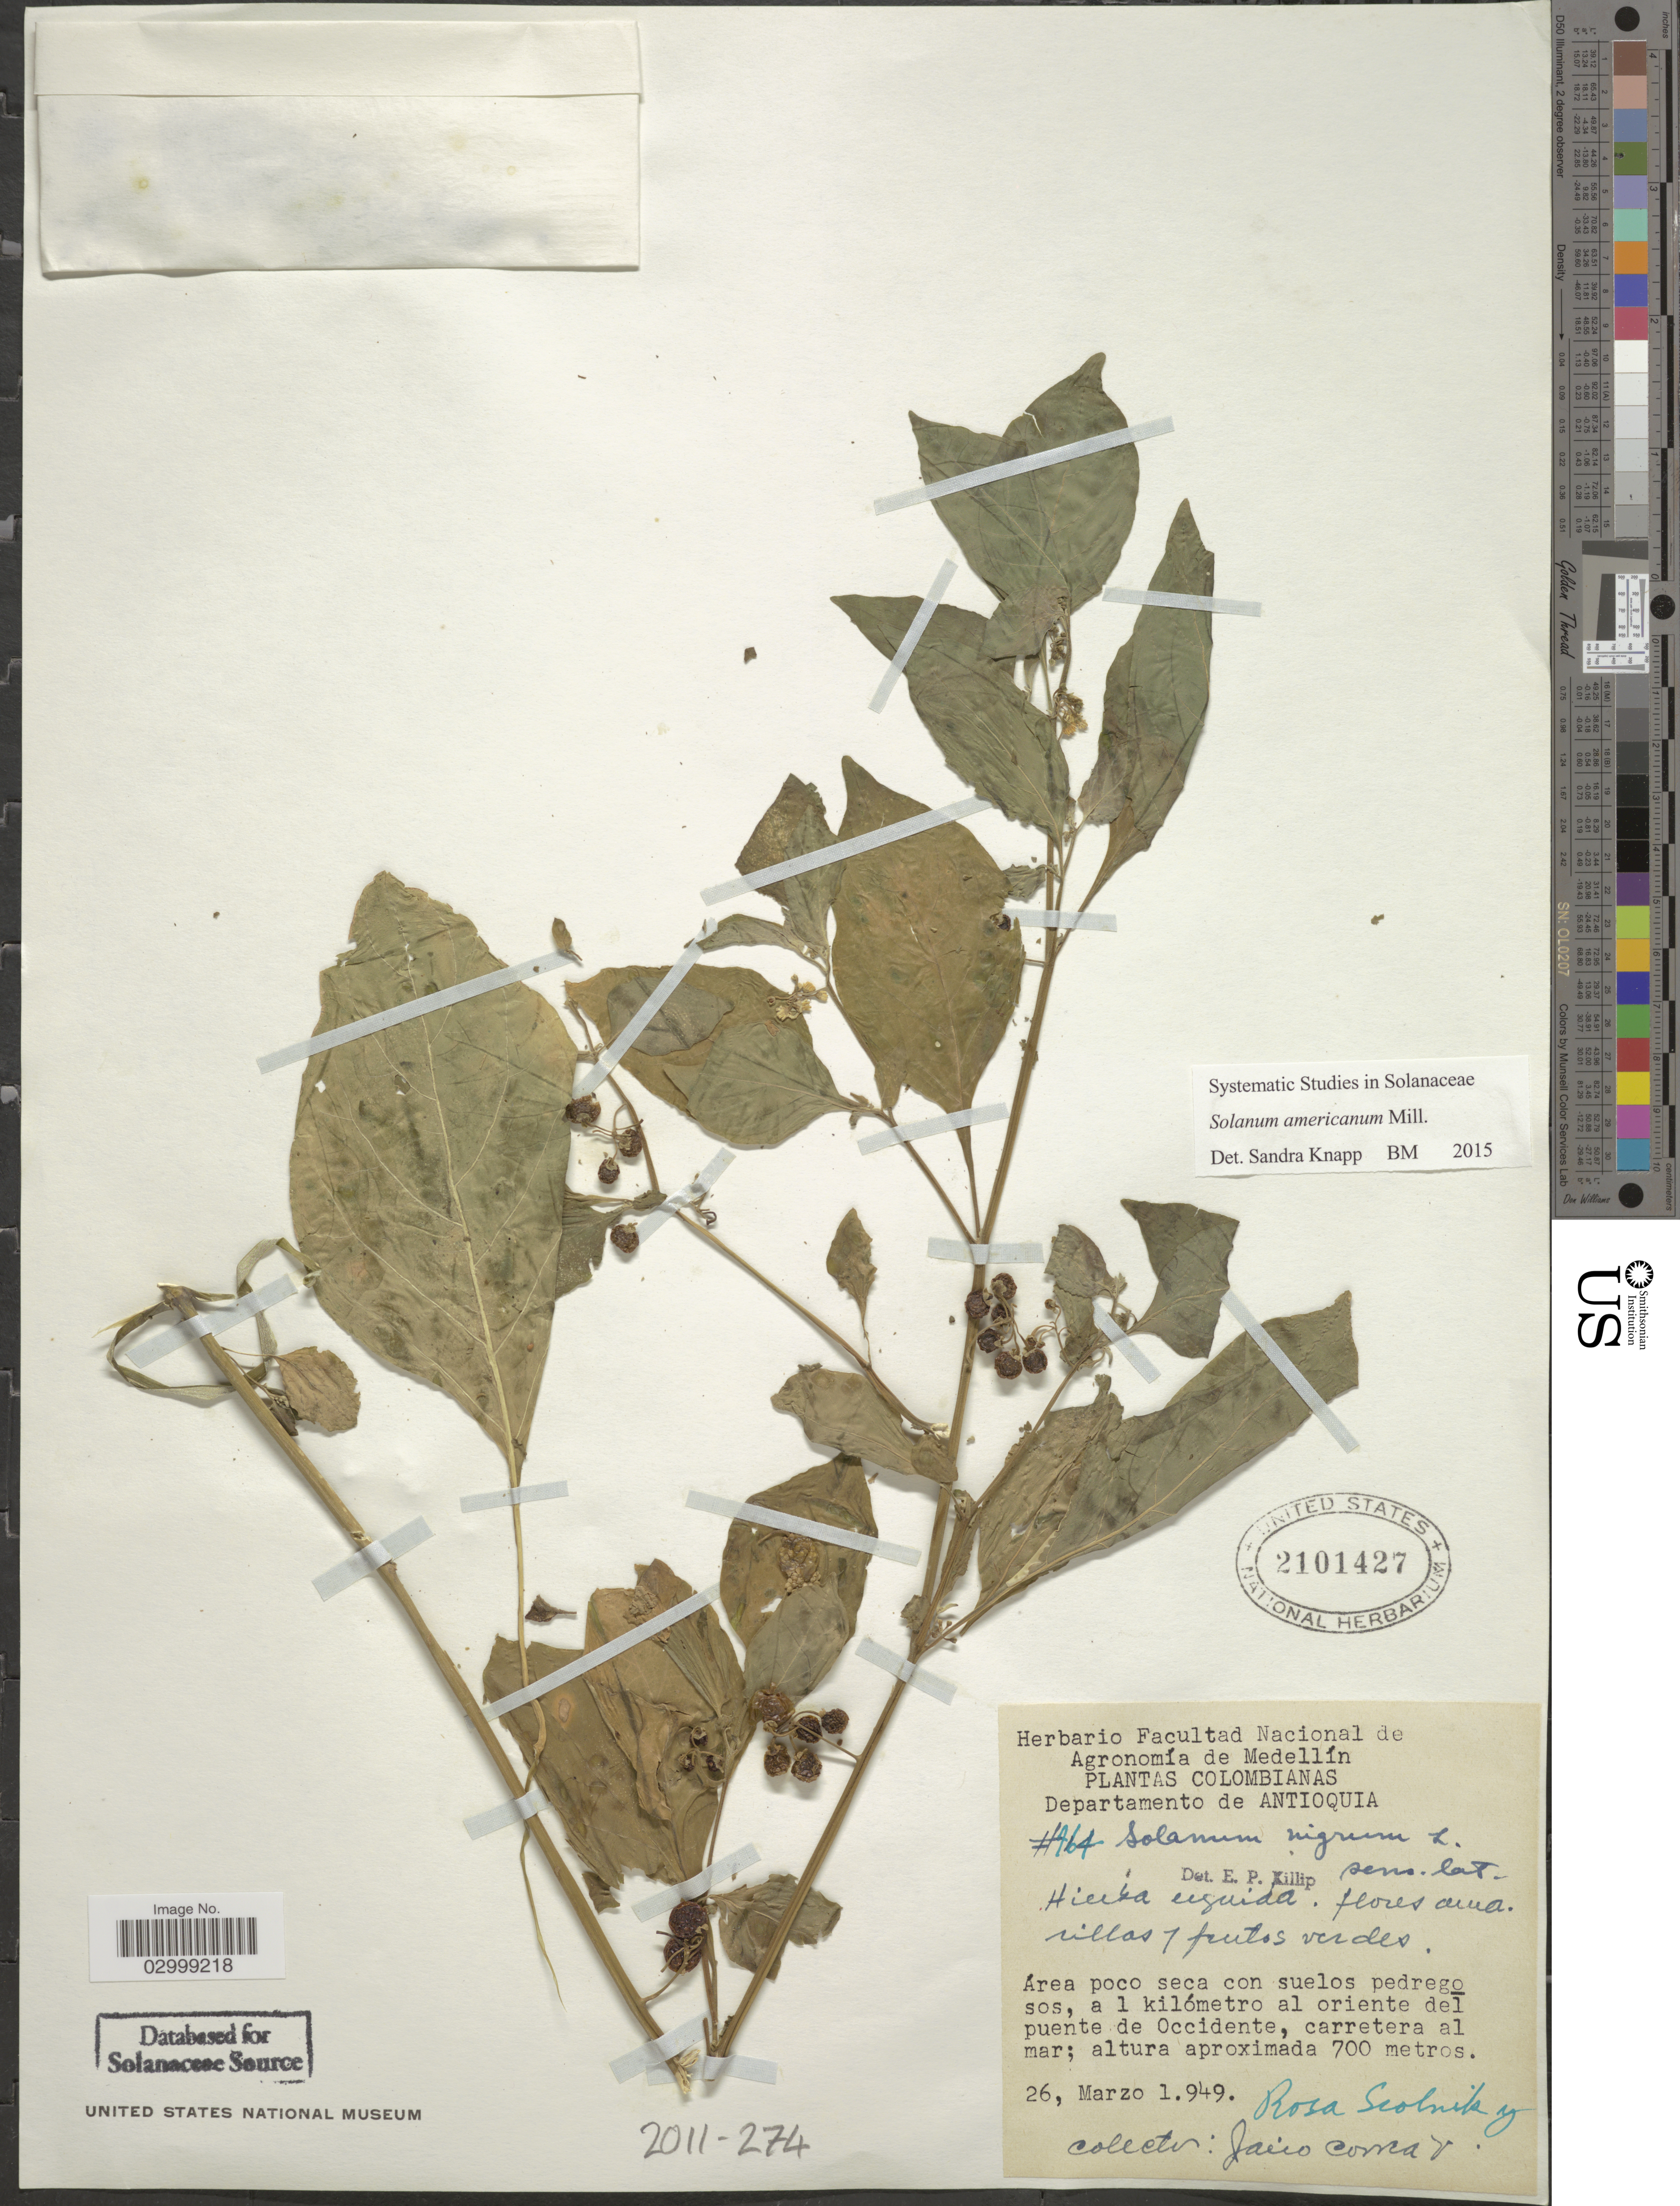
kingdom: Plantae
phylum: Tracheophyta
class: Magnoliopsida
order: Solanales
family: Solanaceae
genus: Solanum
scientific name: Solanum americanum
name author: Mill.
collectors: R. Scolnik & J. Correa V.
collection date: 1949-03-26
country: Colombia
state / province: Antioquia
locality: Departamento de Antioquia, a 1 kilómetro al oriente del puente de Occidente, carretera al mar.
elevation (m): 700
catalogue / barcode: US 2101427